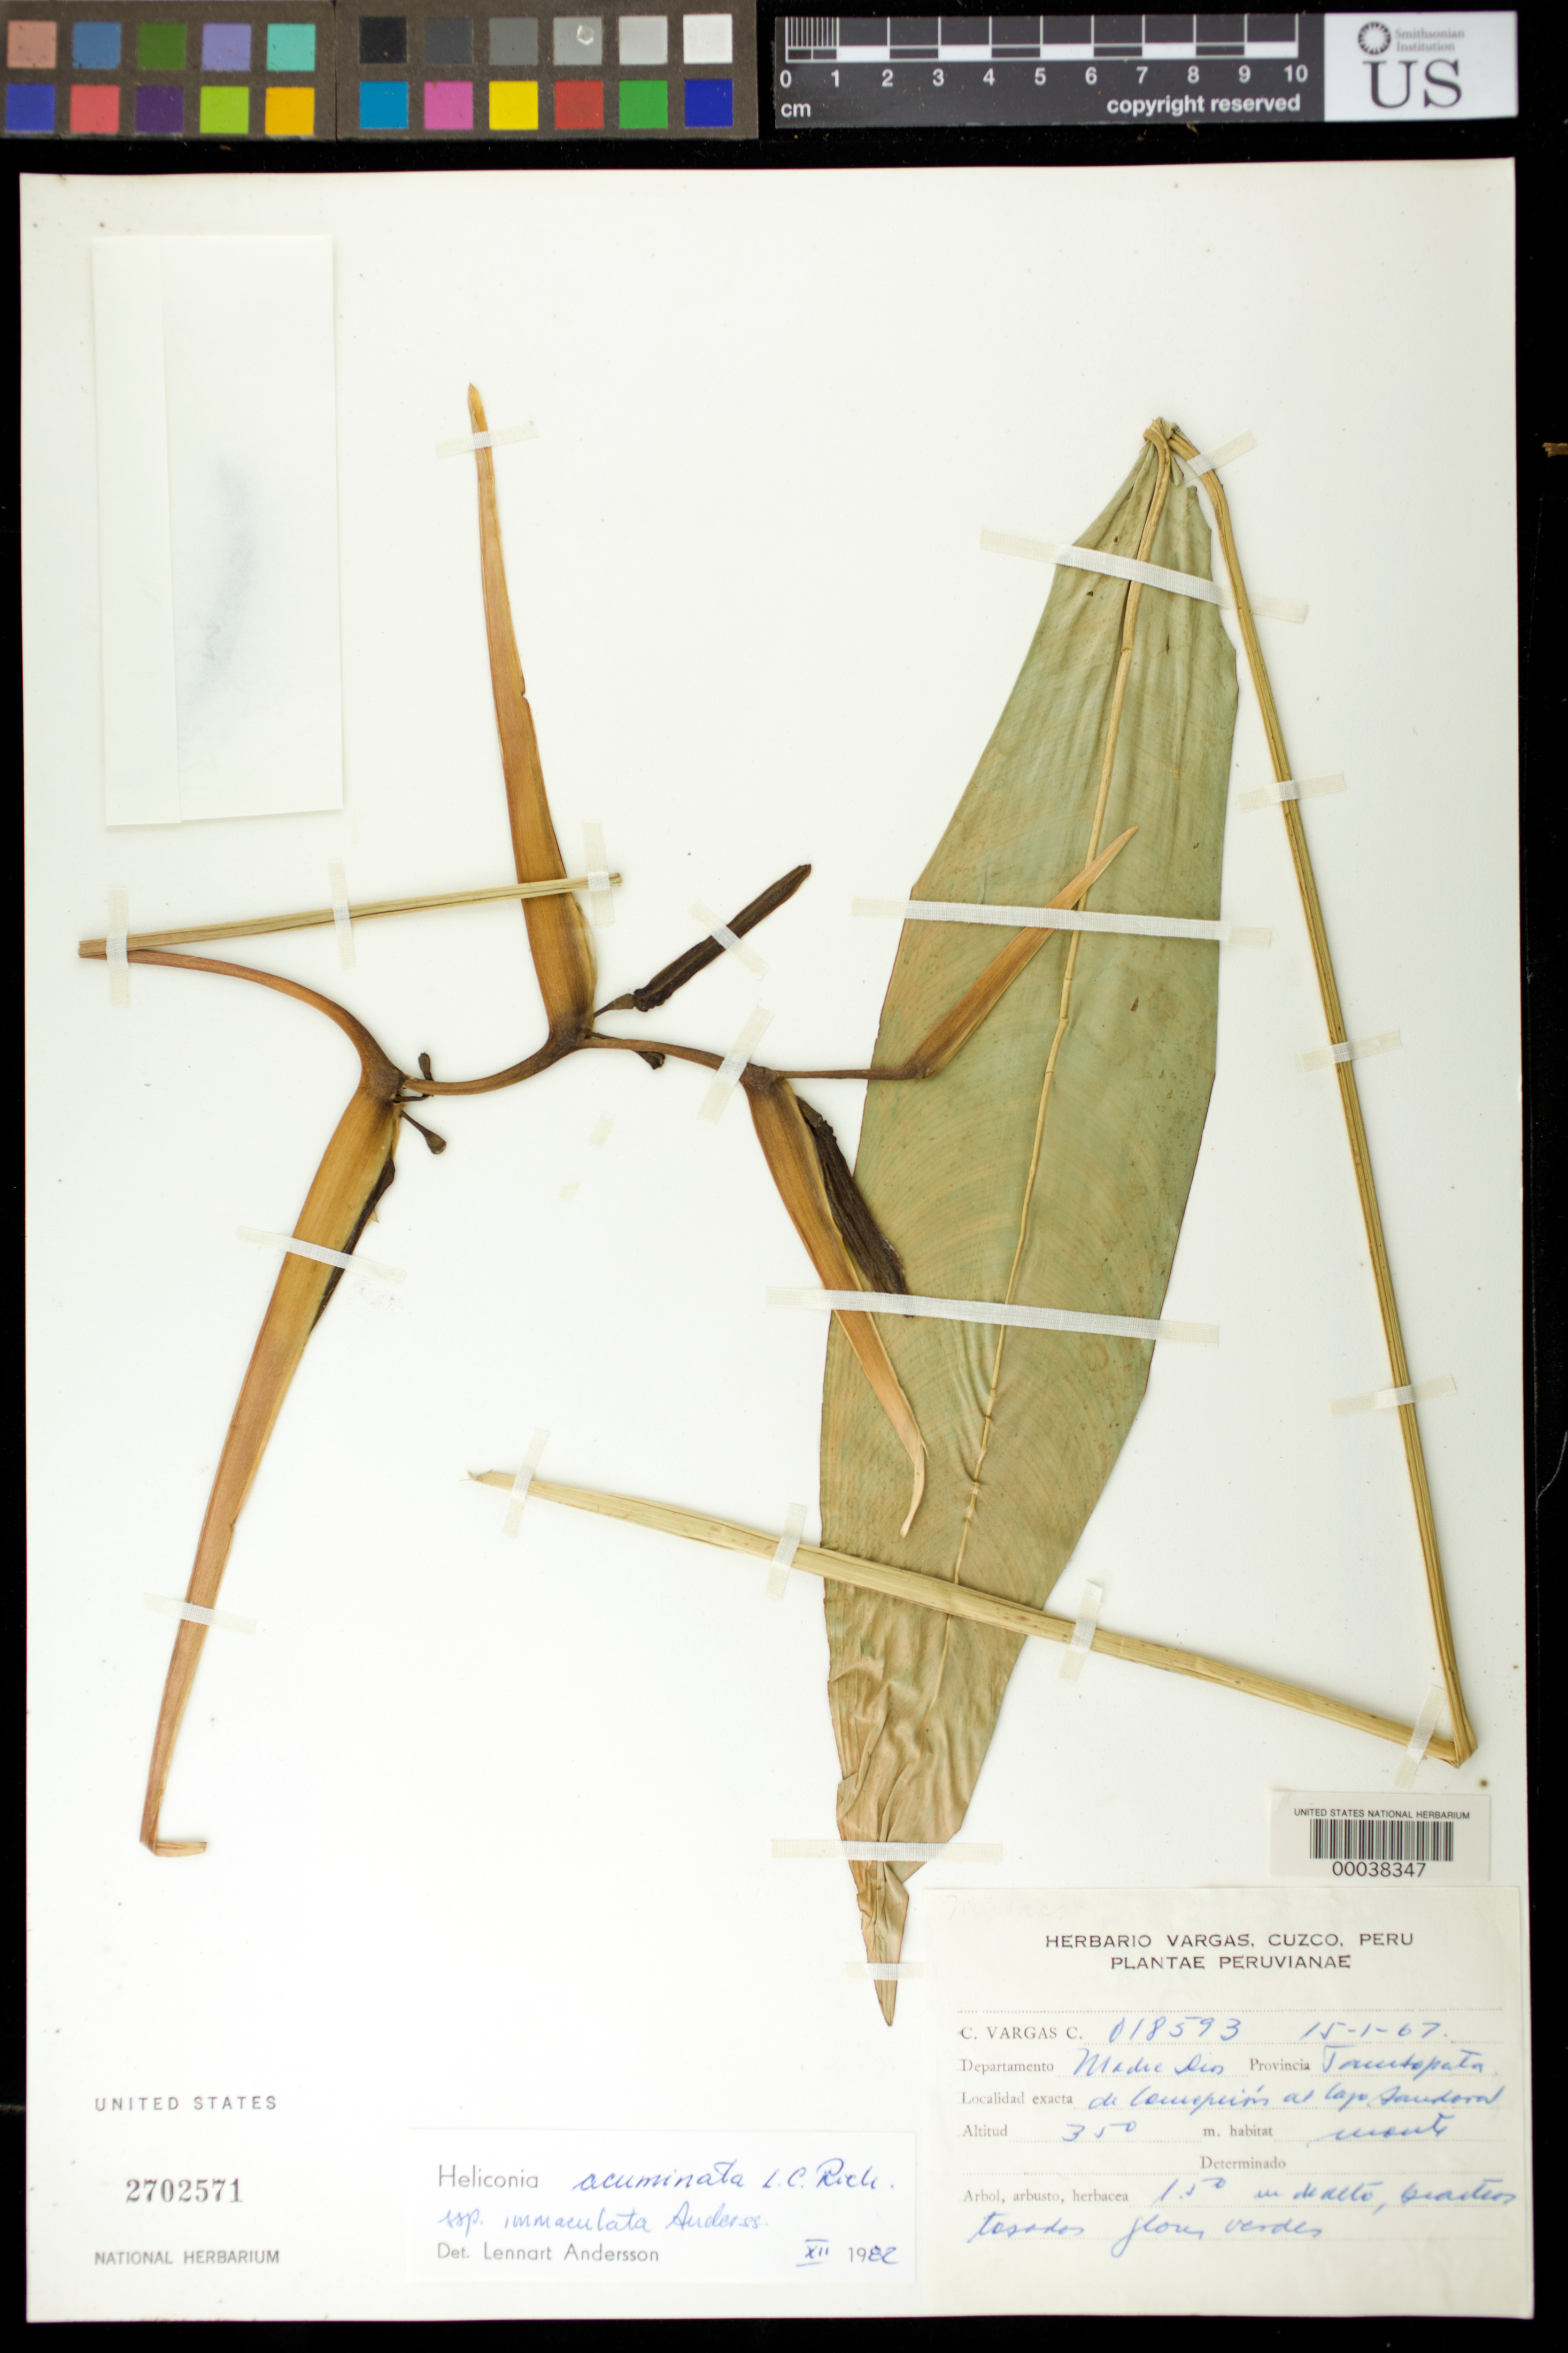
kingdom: Plantae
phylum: Tracheophyta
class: Liliopsida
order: Zingiberales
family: Heliconiaceae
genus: Heliconia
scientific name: Heliconia acuminata subsp. immaculata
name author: L. Andersson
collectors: C. Vargas Calderón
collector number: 18593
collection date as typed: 15 Jan 1967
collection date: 1967-01-15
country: Peru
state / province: Madre de Dios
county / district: Tambopata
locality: Tambopata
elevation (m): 350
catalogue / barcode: US 2702571